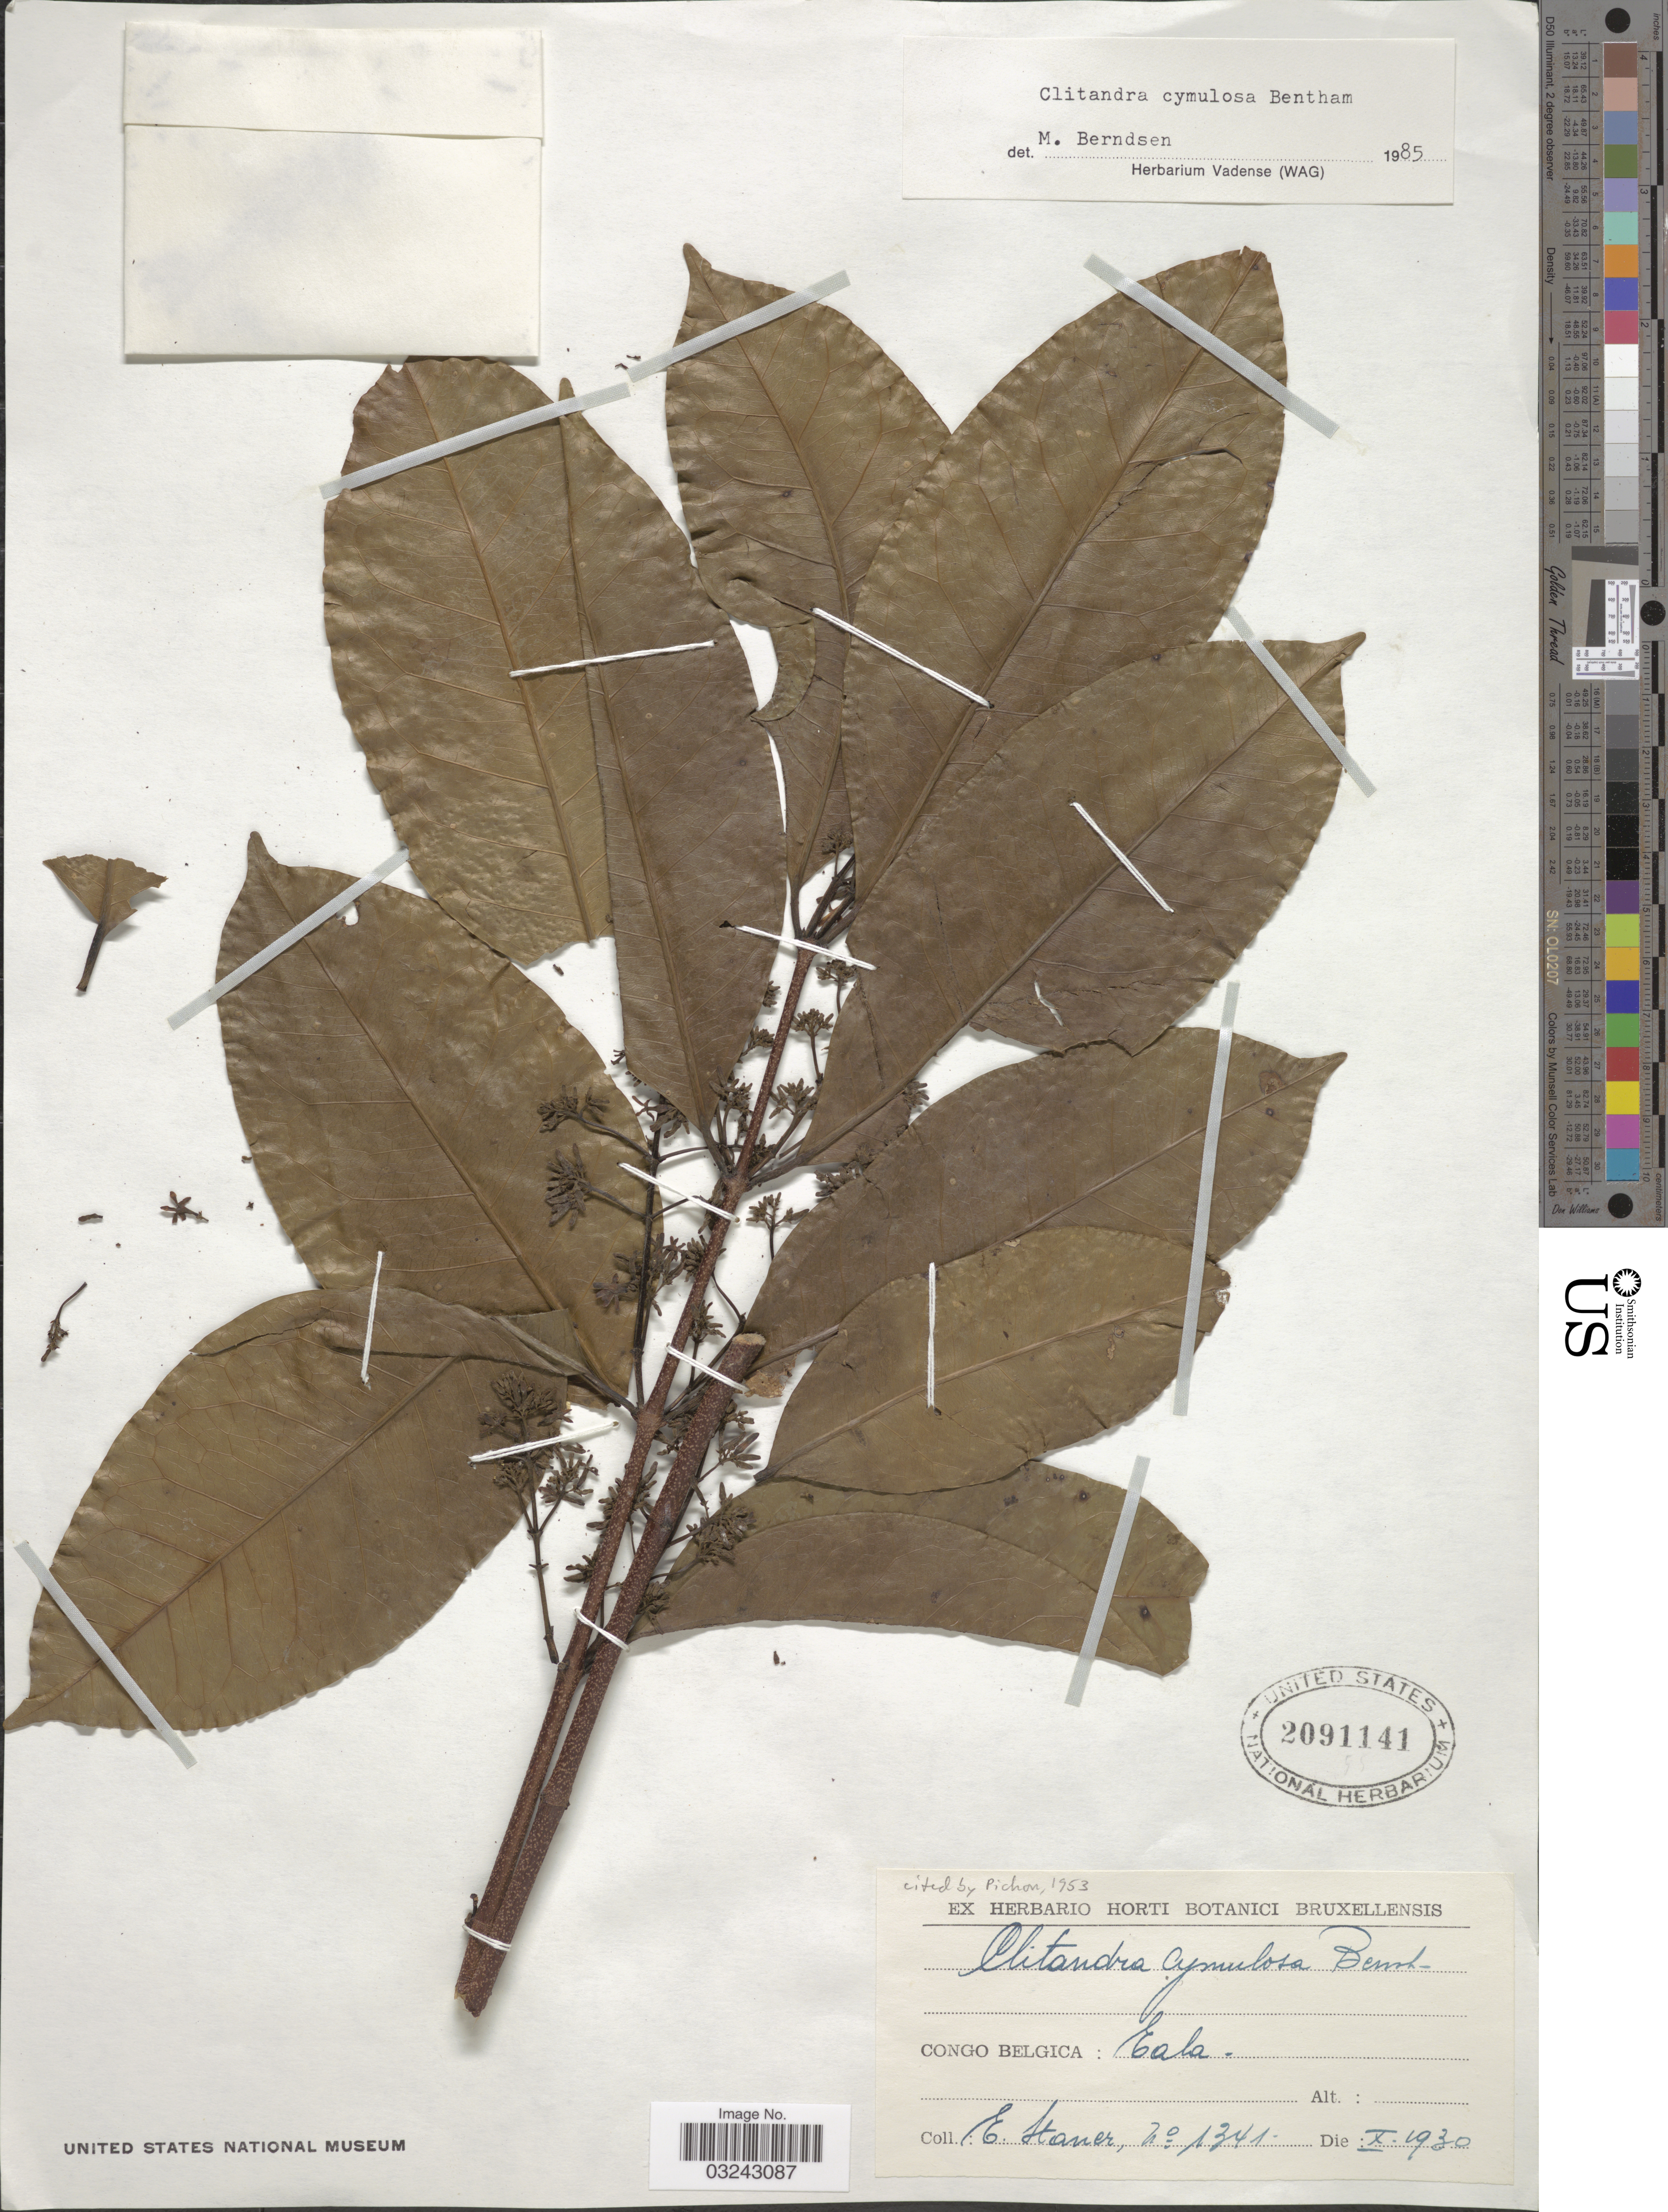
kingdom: Plantae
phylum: Tracheophyta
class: Magnoliopsida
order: Gentianales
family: Apocynaceae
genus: Clitandra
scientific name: Clitandra cymulosa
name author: Benth.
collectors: E. Staner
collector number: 1341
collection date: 1930-10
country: Congo, Democratic Republic of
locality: Congo Belgica: Eala.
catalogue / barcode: US 2091141